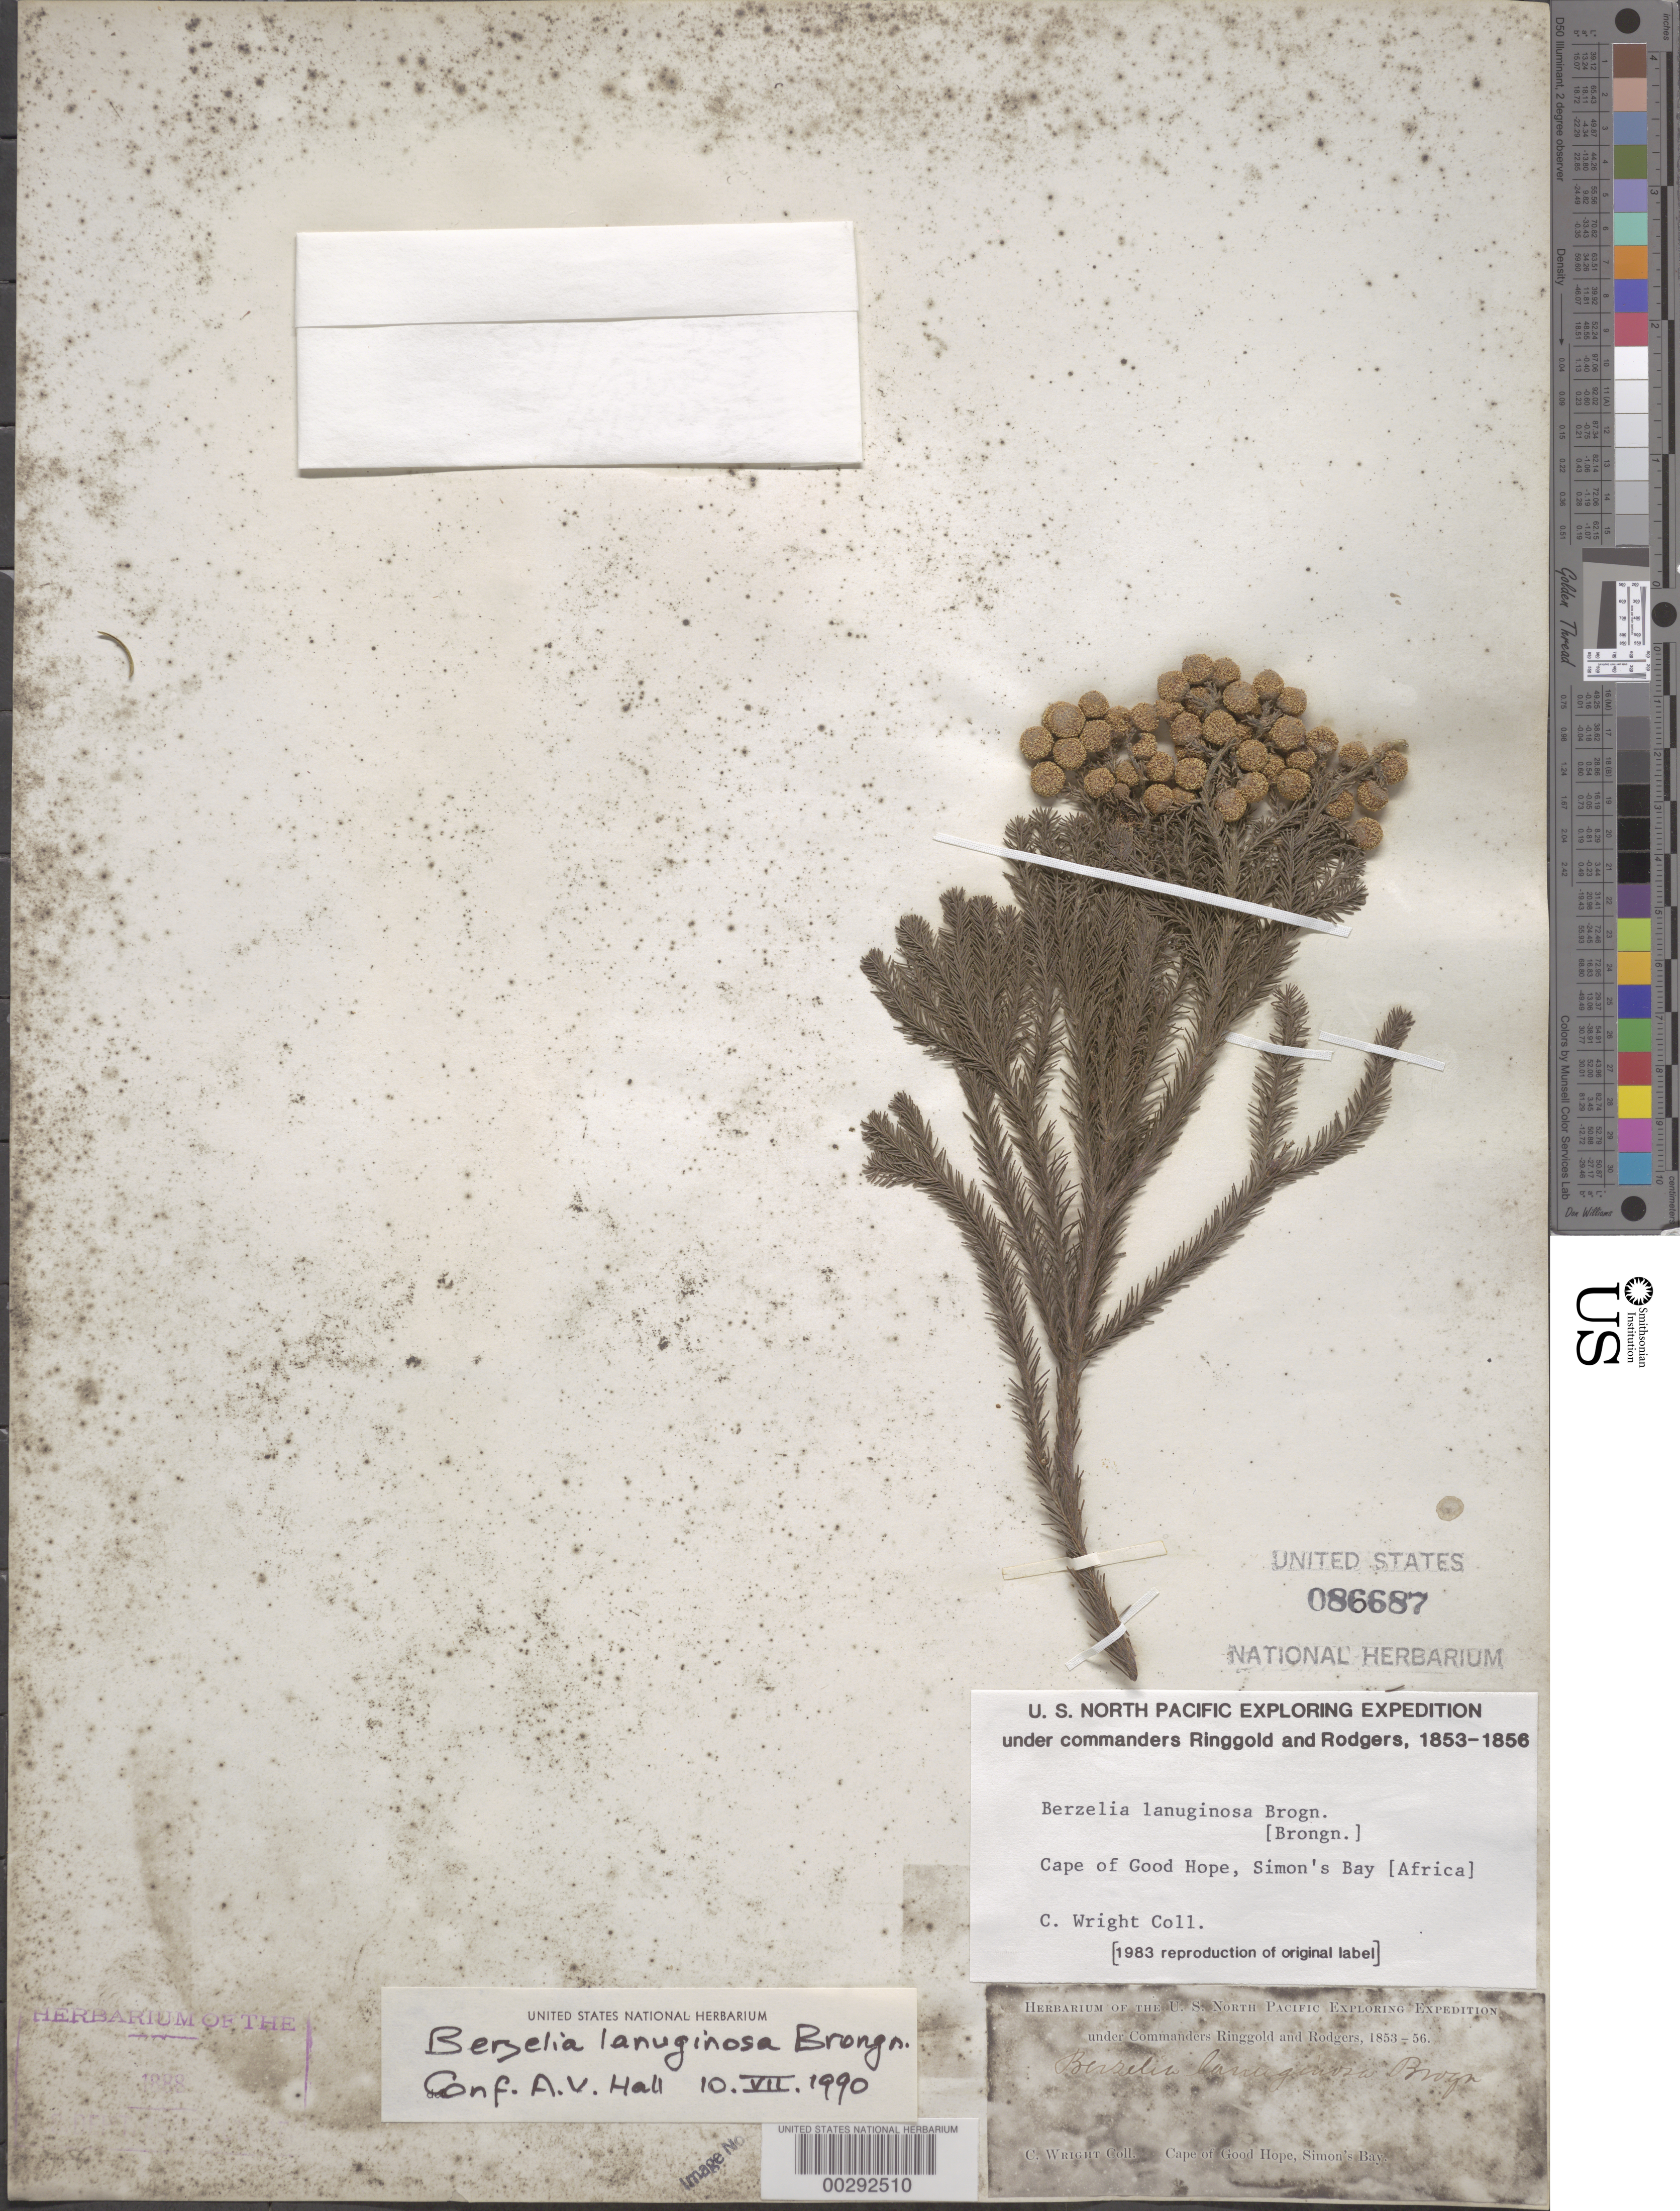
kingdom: Plantae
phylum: Tracheophyta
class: Magnoliopsida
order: Bruniales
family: Bruniaceae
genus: Berzelia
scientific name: Berzelia lanuginosa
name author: (L.) Brongn.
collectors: Wilkes Explor. Exped.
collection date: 1838/1842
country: South Africa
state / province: Western Cape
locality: Simon's bay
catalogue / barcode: US 86687